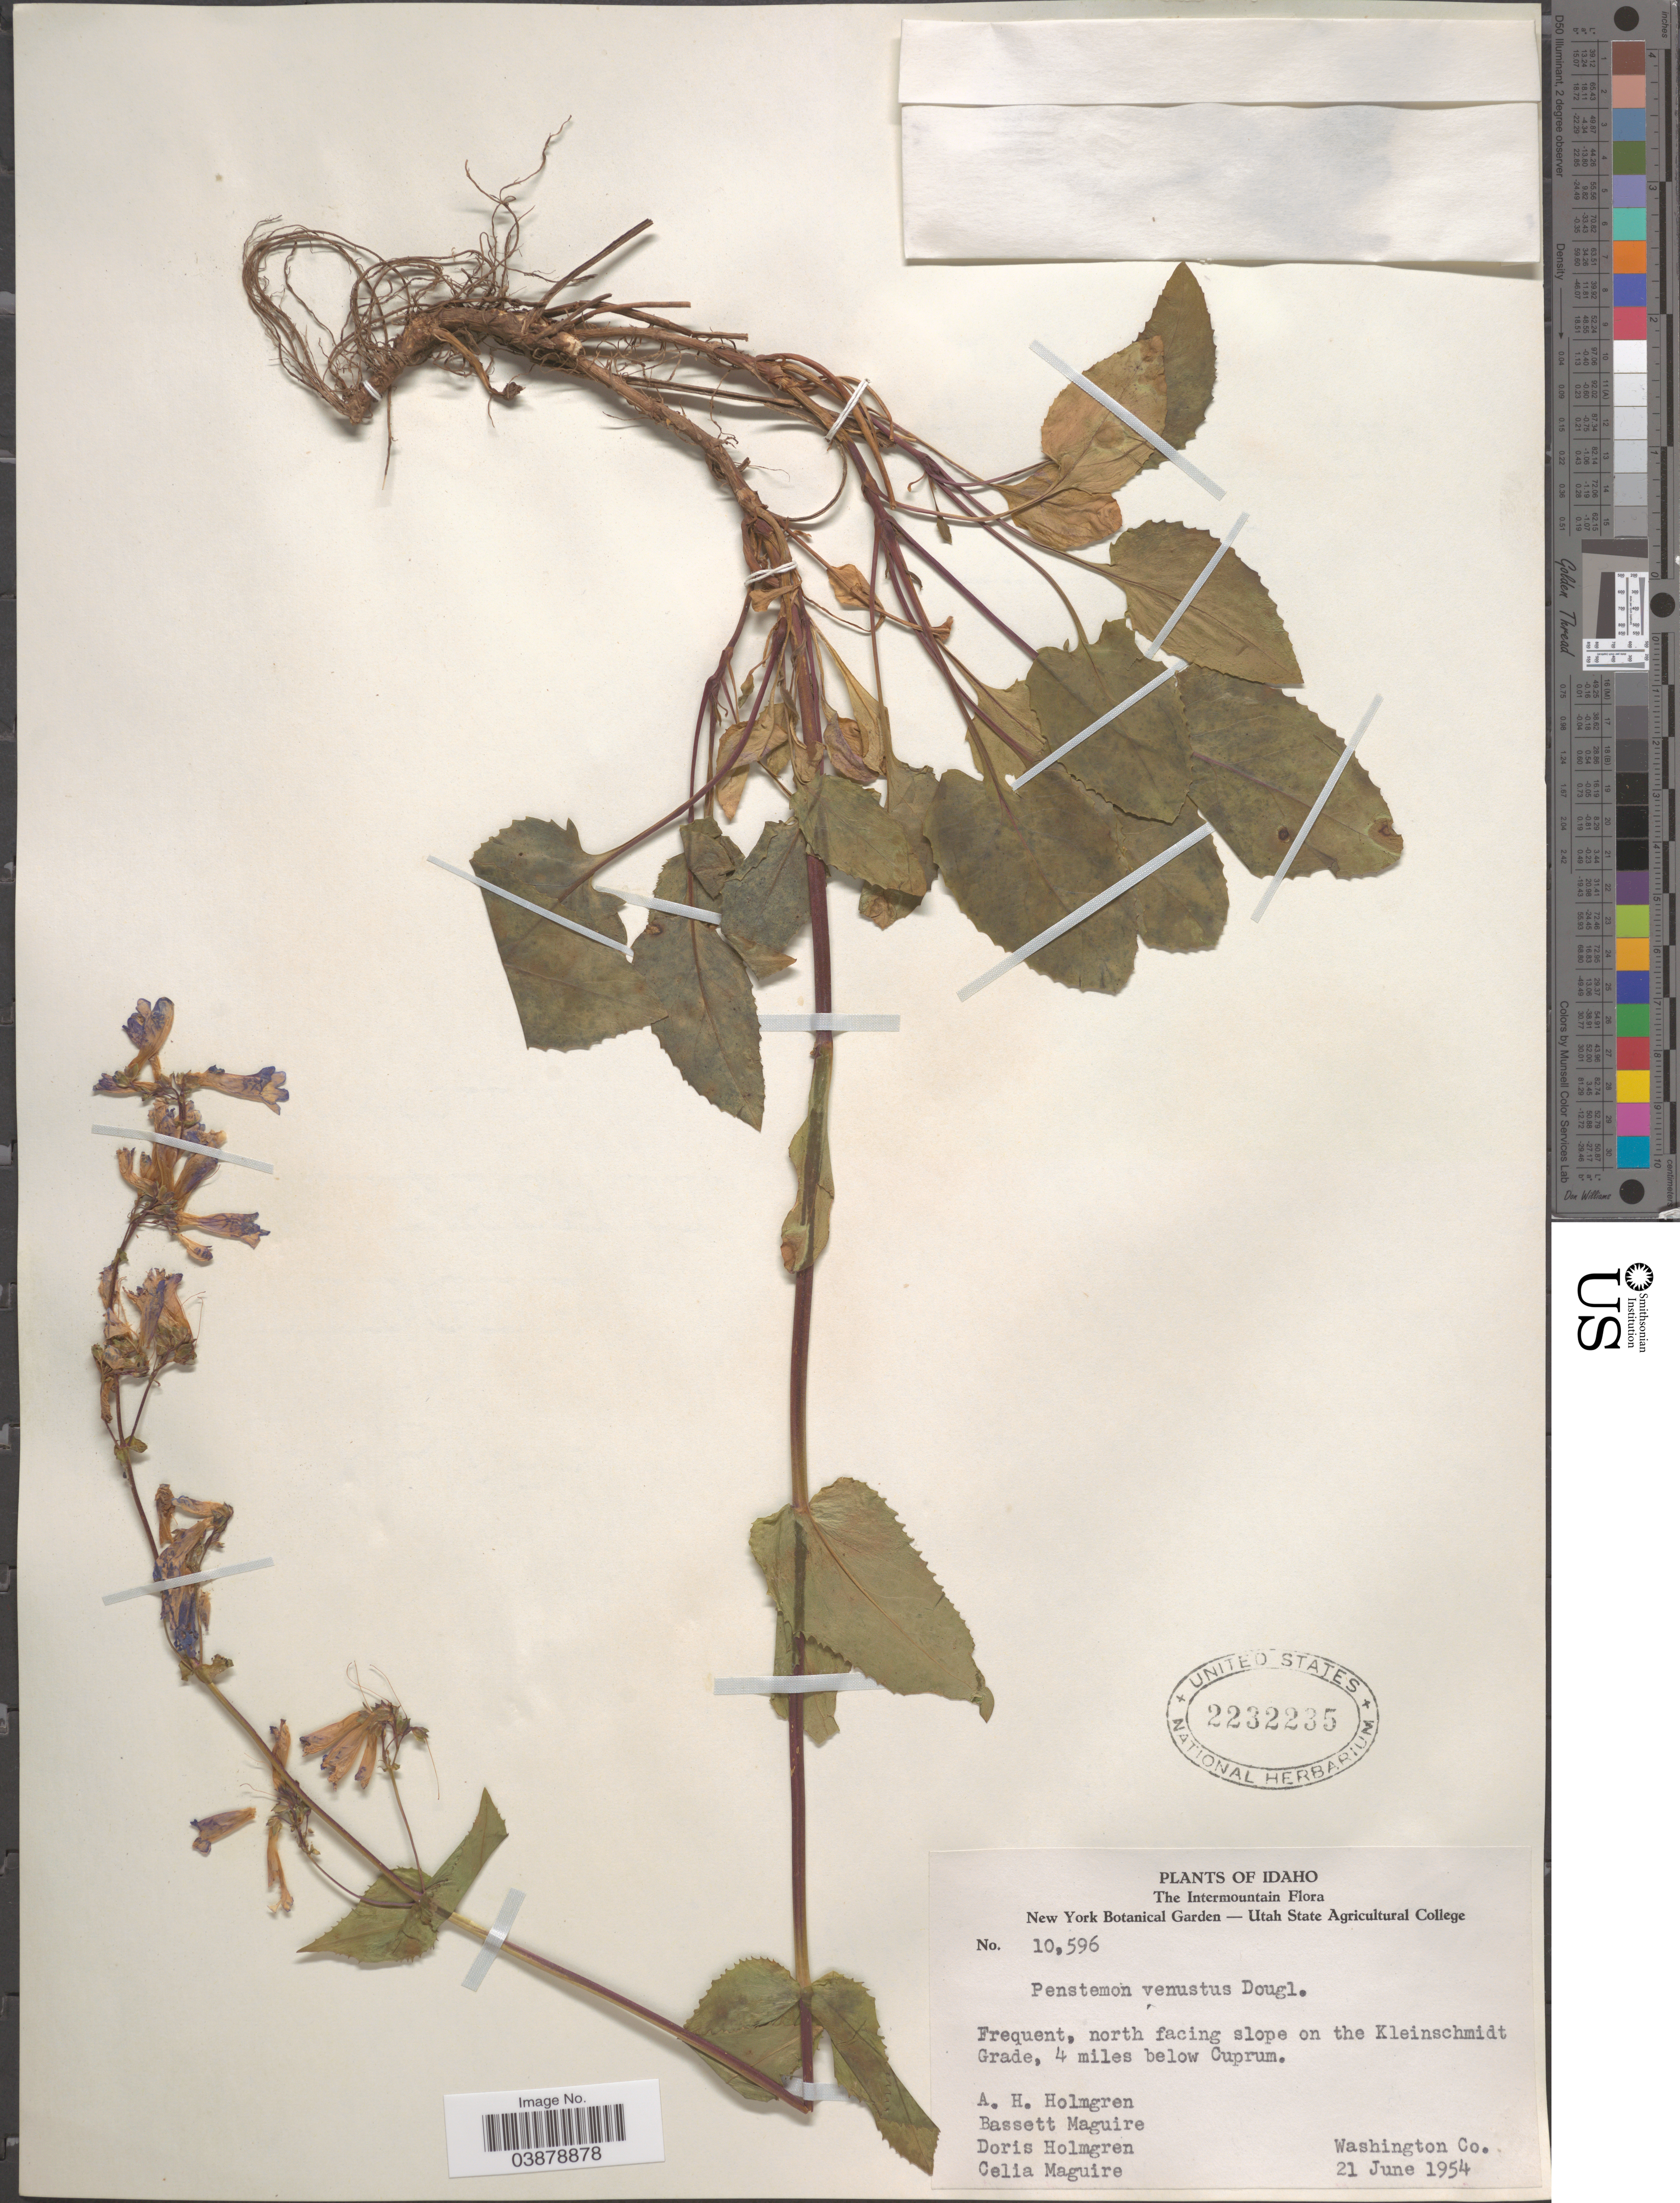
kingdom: Plantae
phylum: Tracheophyta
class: Magnoliopsida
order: Lamiales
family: Plantaginaceae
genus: Penstemon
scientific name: Penstemon venustus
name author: Douglas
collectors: A. H. Holmgren, B. Maguire, D. E. Holmgren & C. K. Maguire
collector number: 10596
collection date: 1954-06-21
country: United States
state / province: Idaho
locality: The Intermountain. Frequent, north facing slope on the Kleinschmidt Grade, 4 miles below Cuprum. Washington Co.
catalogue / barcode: US 2232235